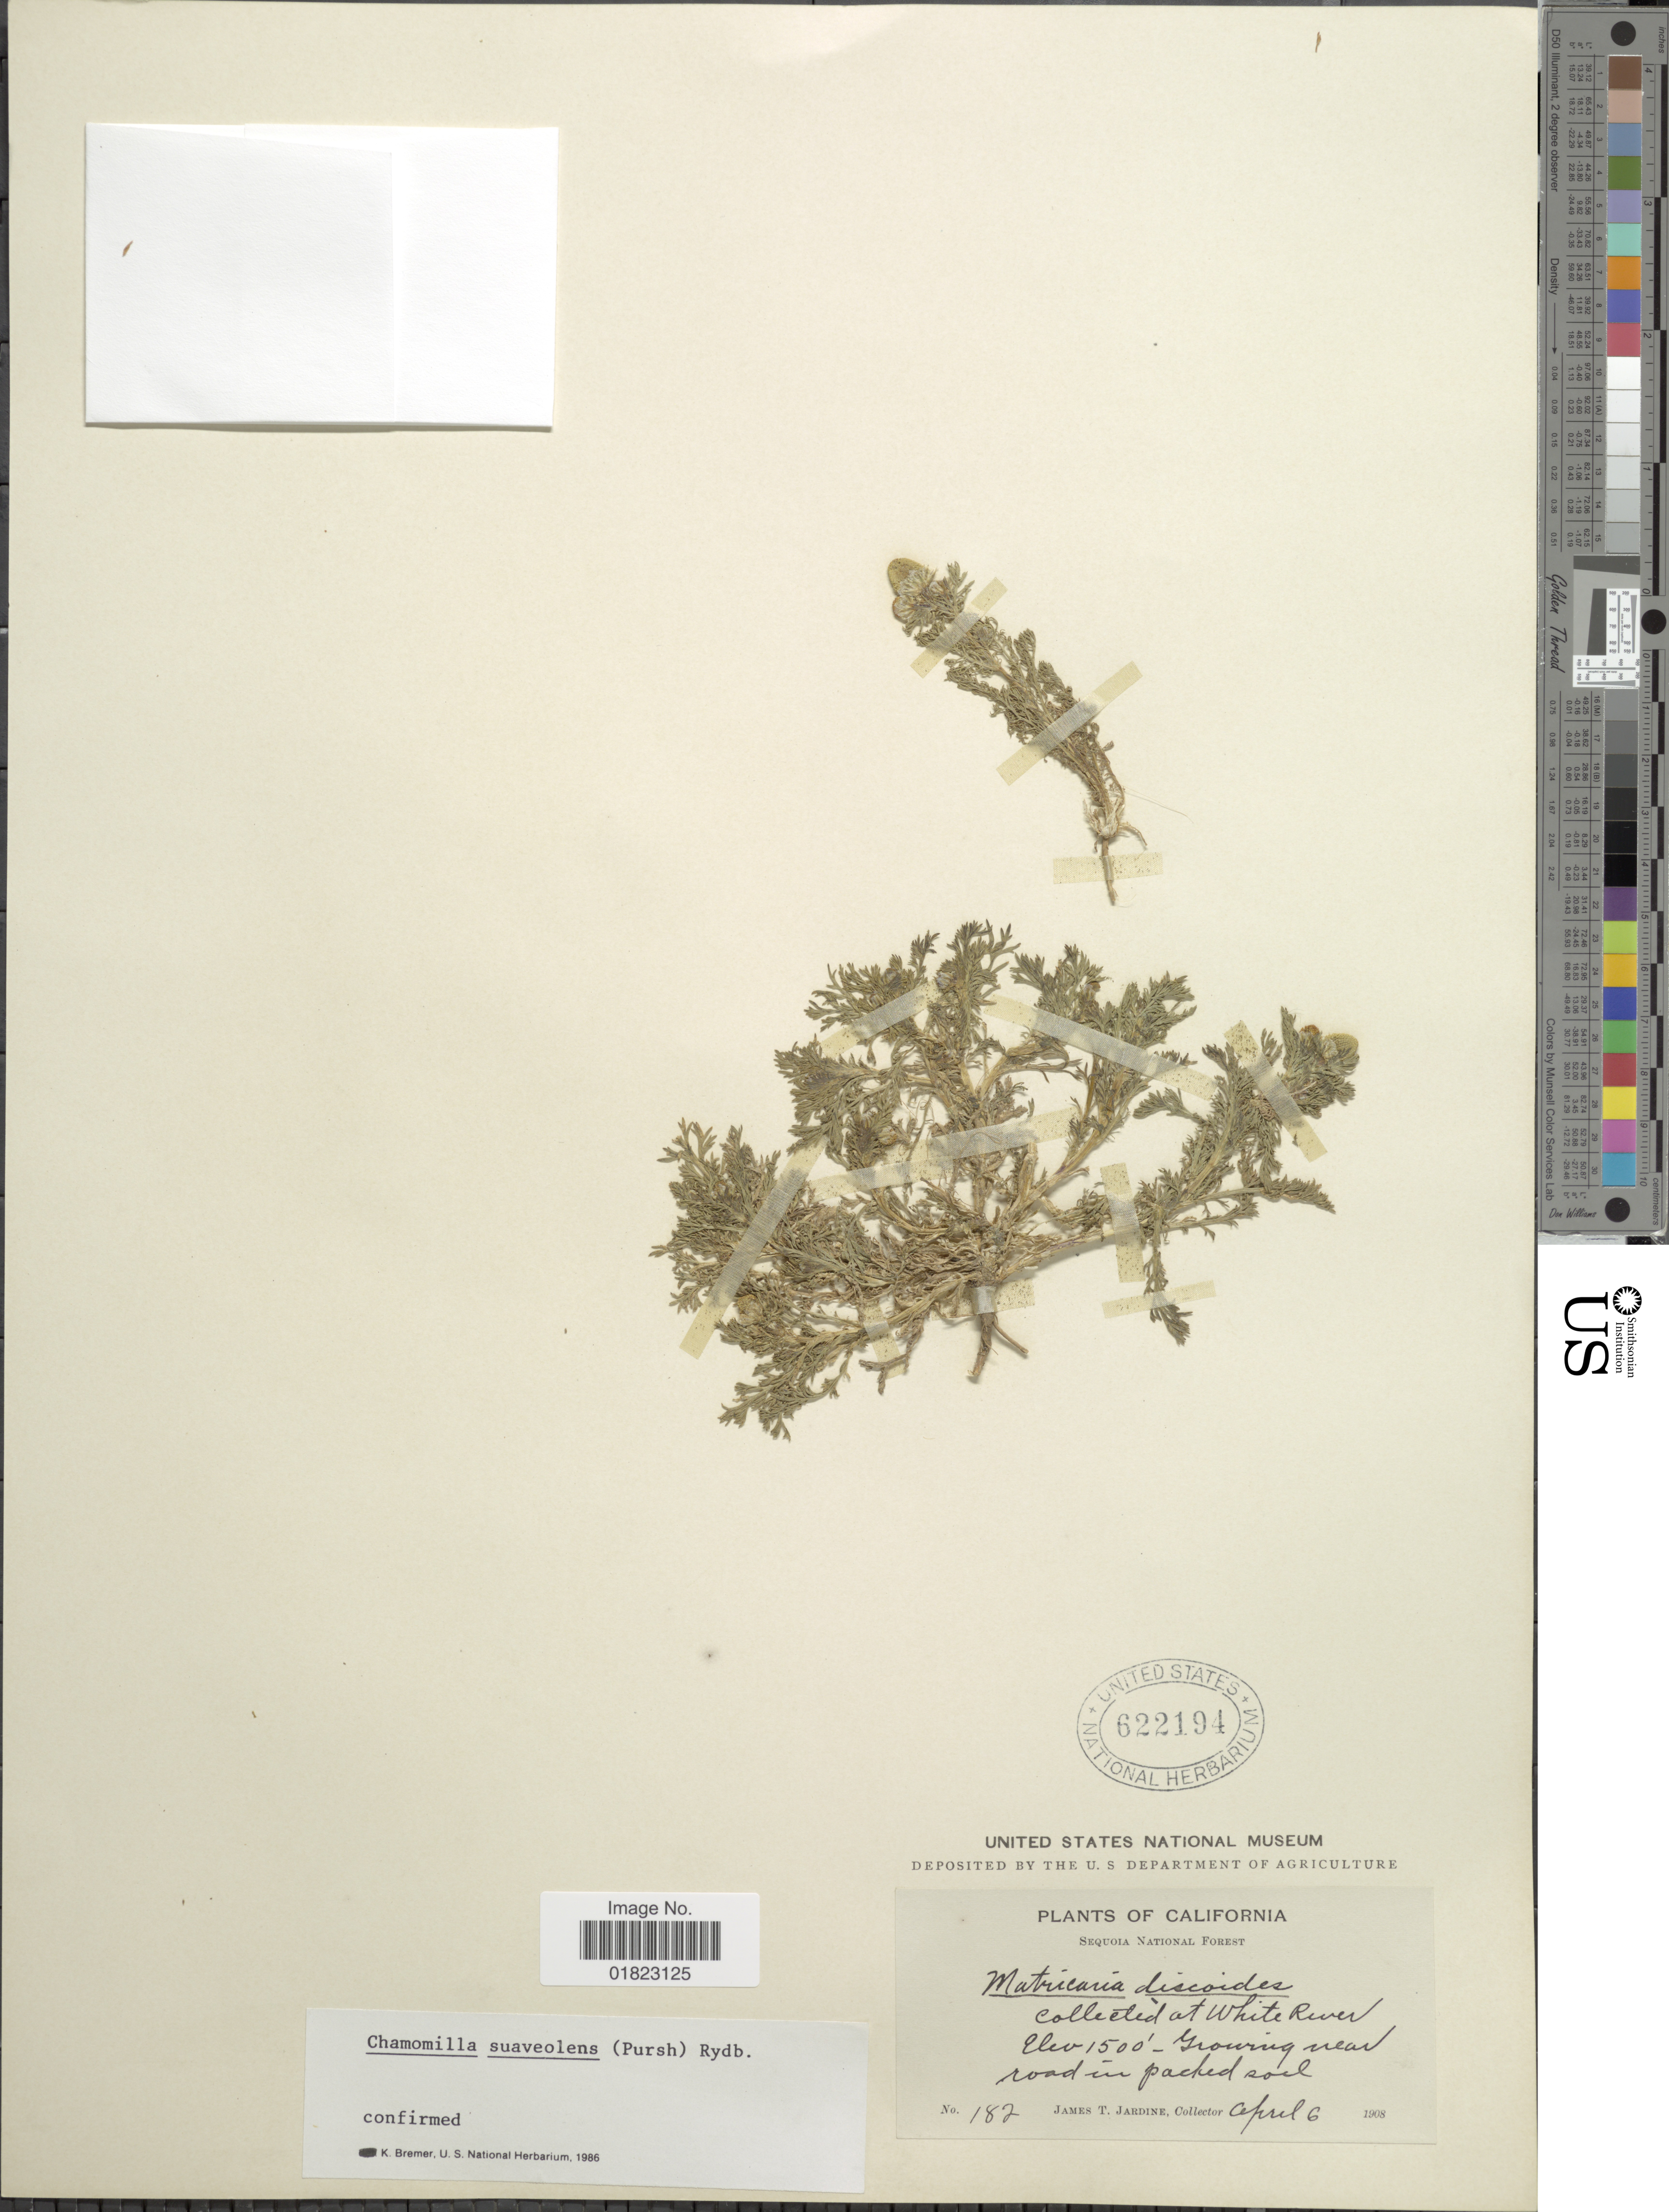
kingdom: Plantae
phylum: Tracheophyta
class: Magnoliopsida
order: Asterales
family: Asteraceae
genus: Matricaria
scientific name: Matricaria matricarioides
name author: (Less.) Porter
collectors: J. T. Jardine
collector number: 182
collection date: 1908-04-06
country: United States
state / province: California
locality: California. Sequoia National Forest. White River, Growing near road in packed soil.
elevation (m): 457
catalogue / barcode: US 622194